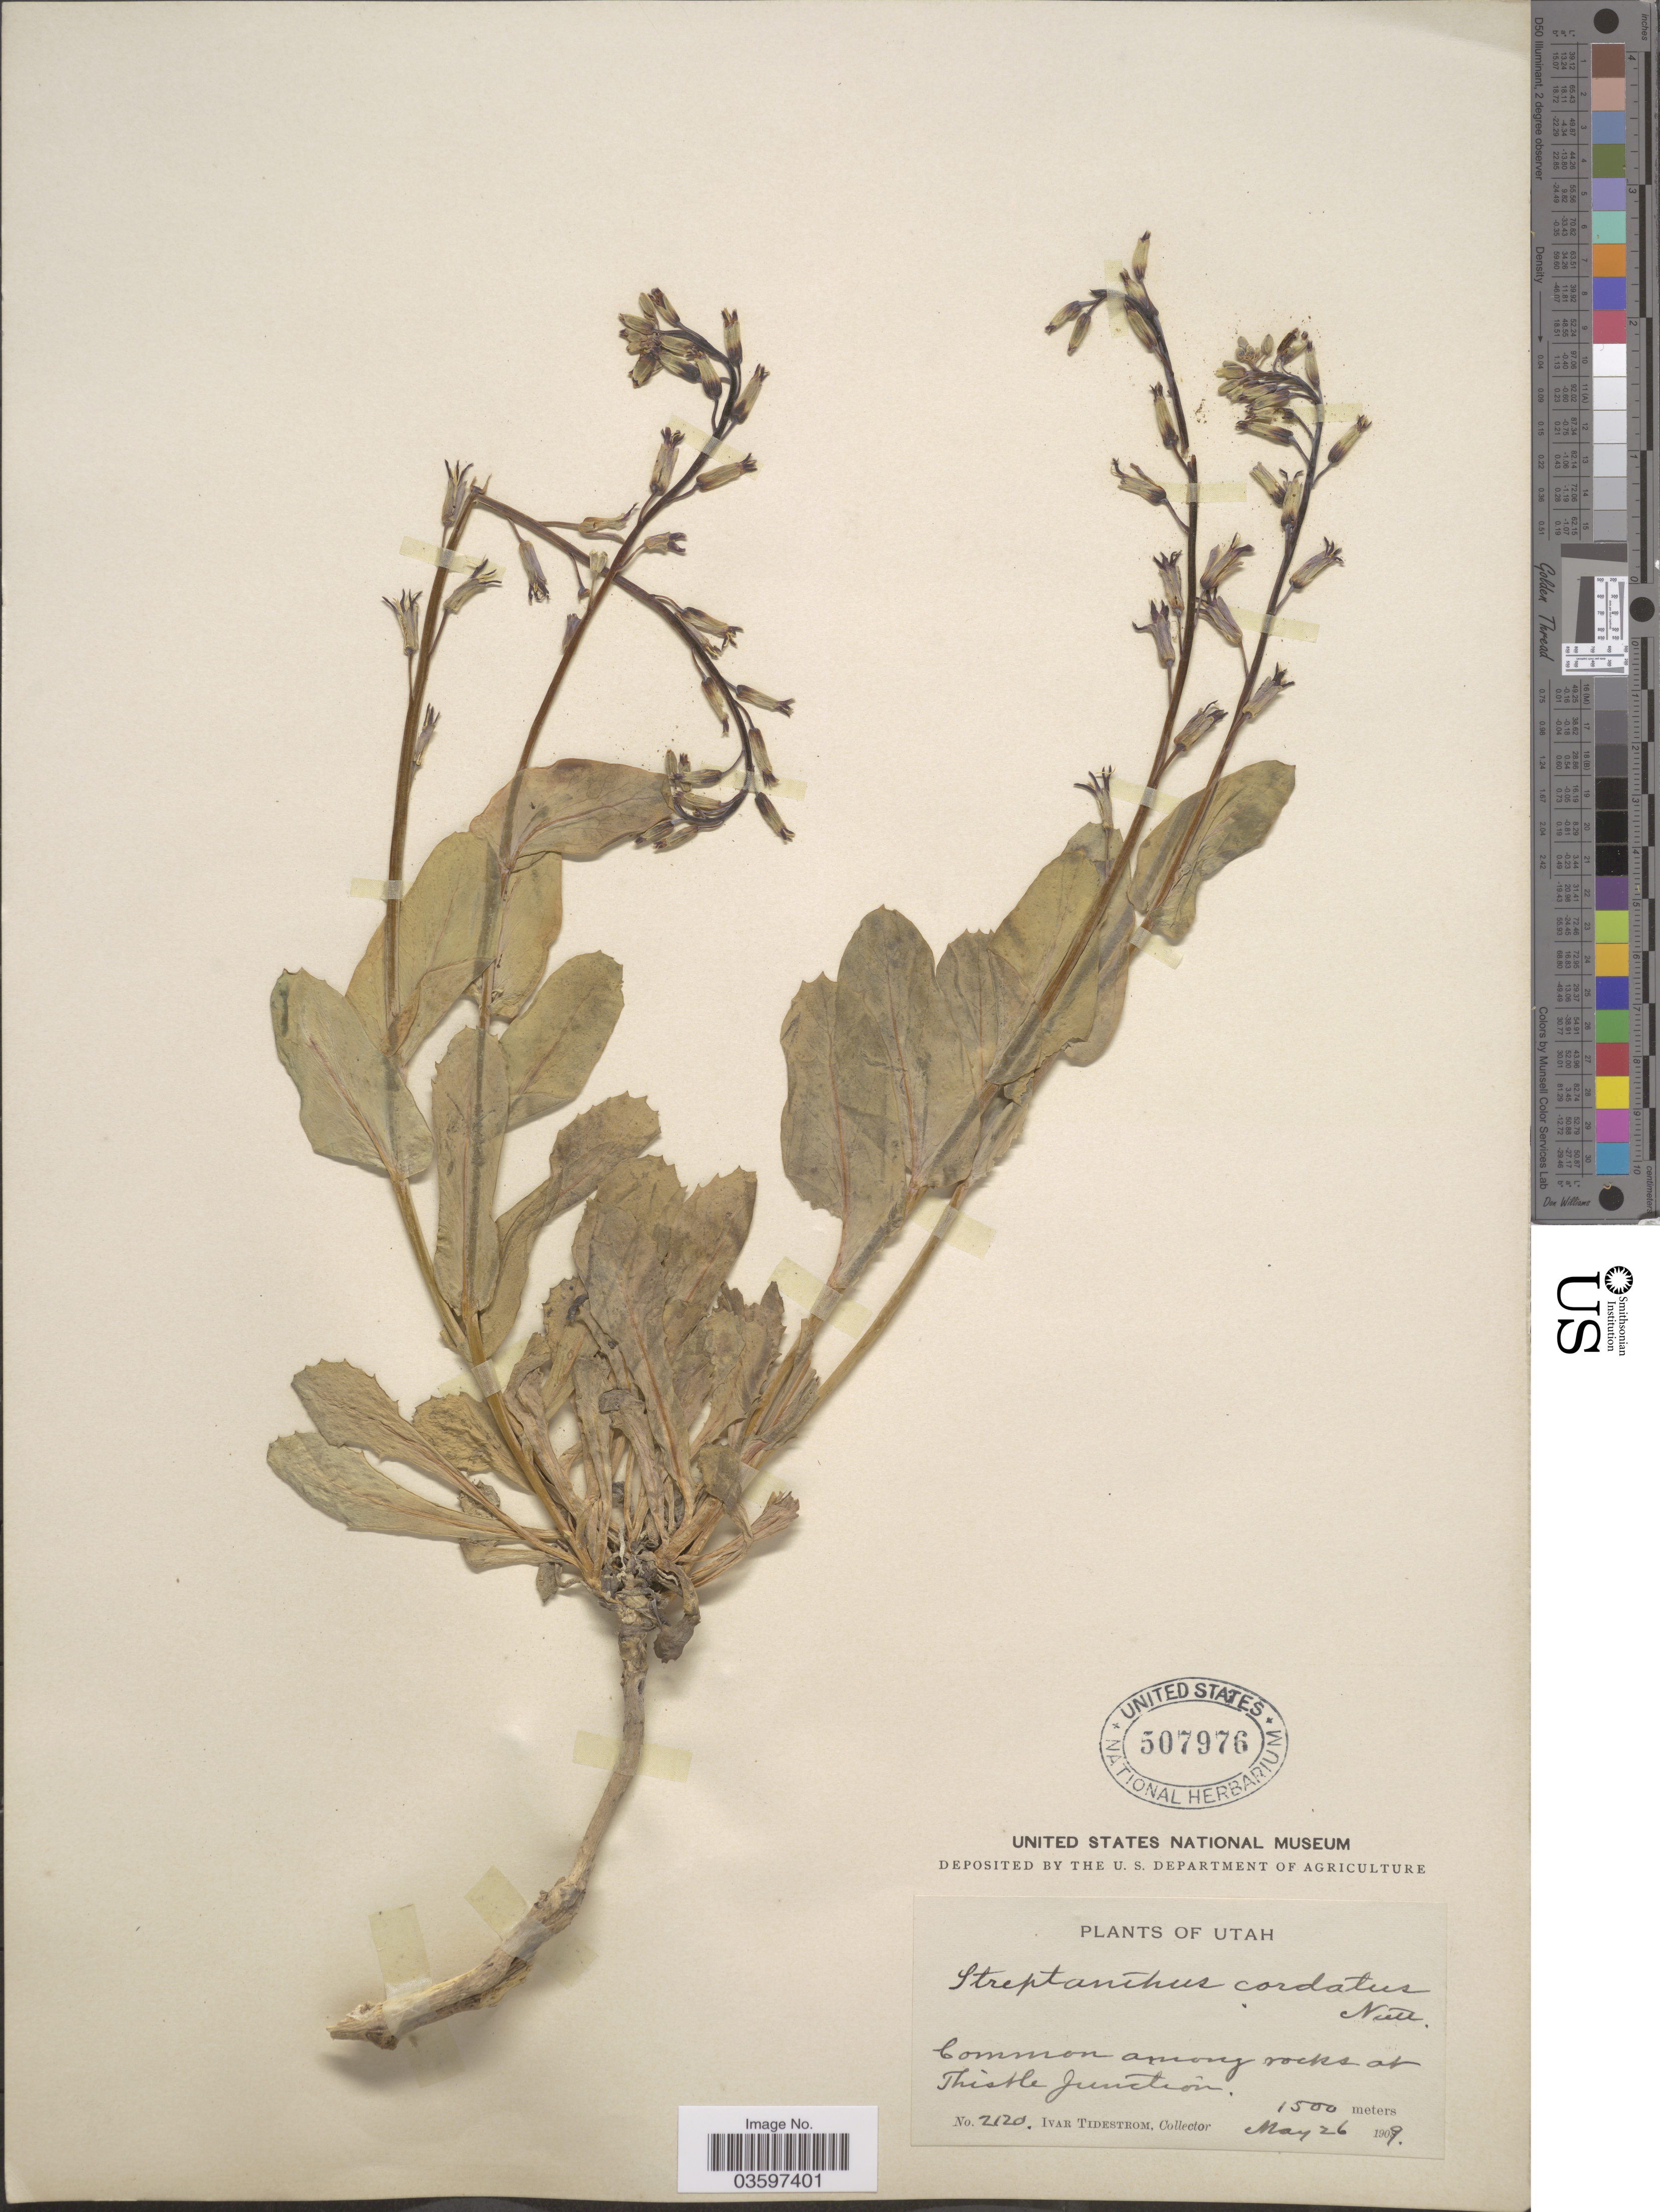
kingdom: Plantae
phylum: Tracheophyta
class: Magnoliopsida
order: Brassicales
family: Brassicaceae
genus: Streptanthus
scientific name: Streptanthus cordatus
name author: Nutt. ex Torr. & A. Gray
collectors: I. F. Tidestrom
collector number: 2120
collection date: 1909-05-26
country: United States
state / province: Utah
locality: Common among rocks at Thistle Junction.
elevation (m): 1500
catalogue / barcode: US 507976